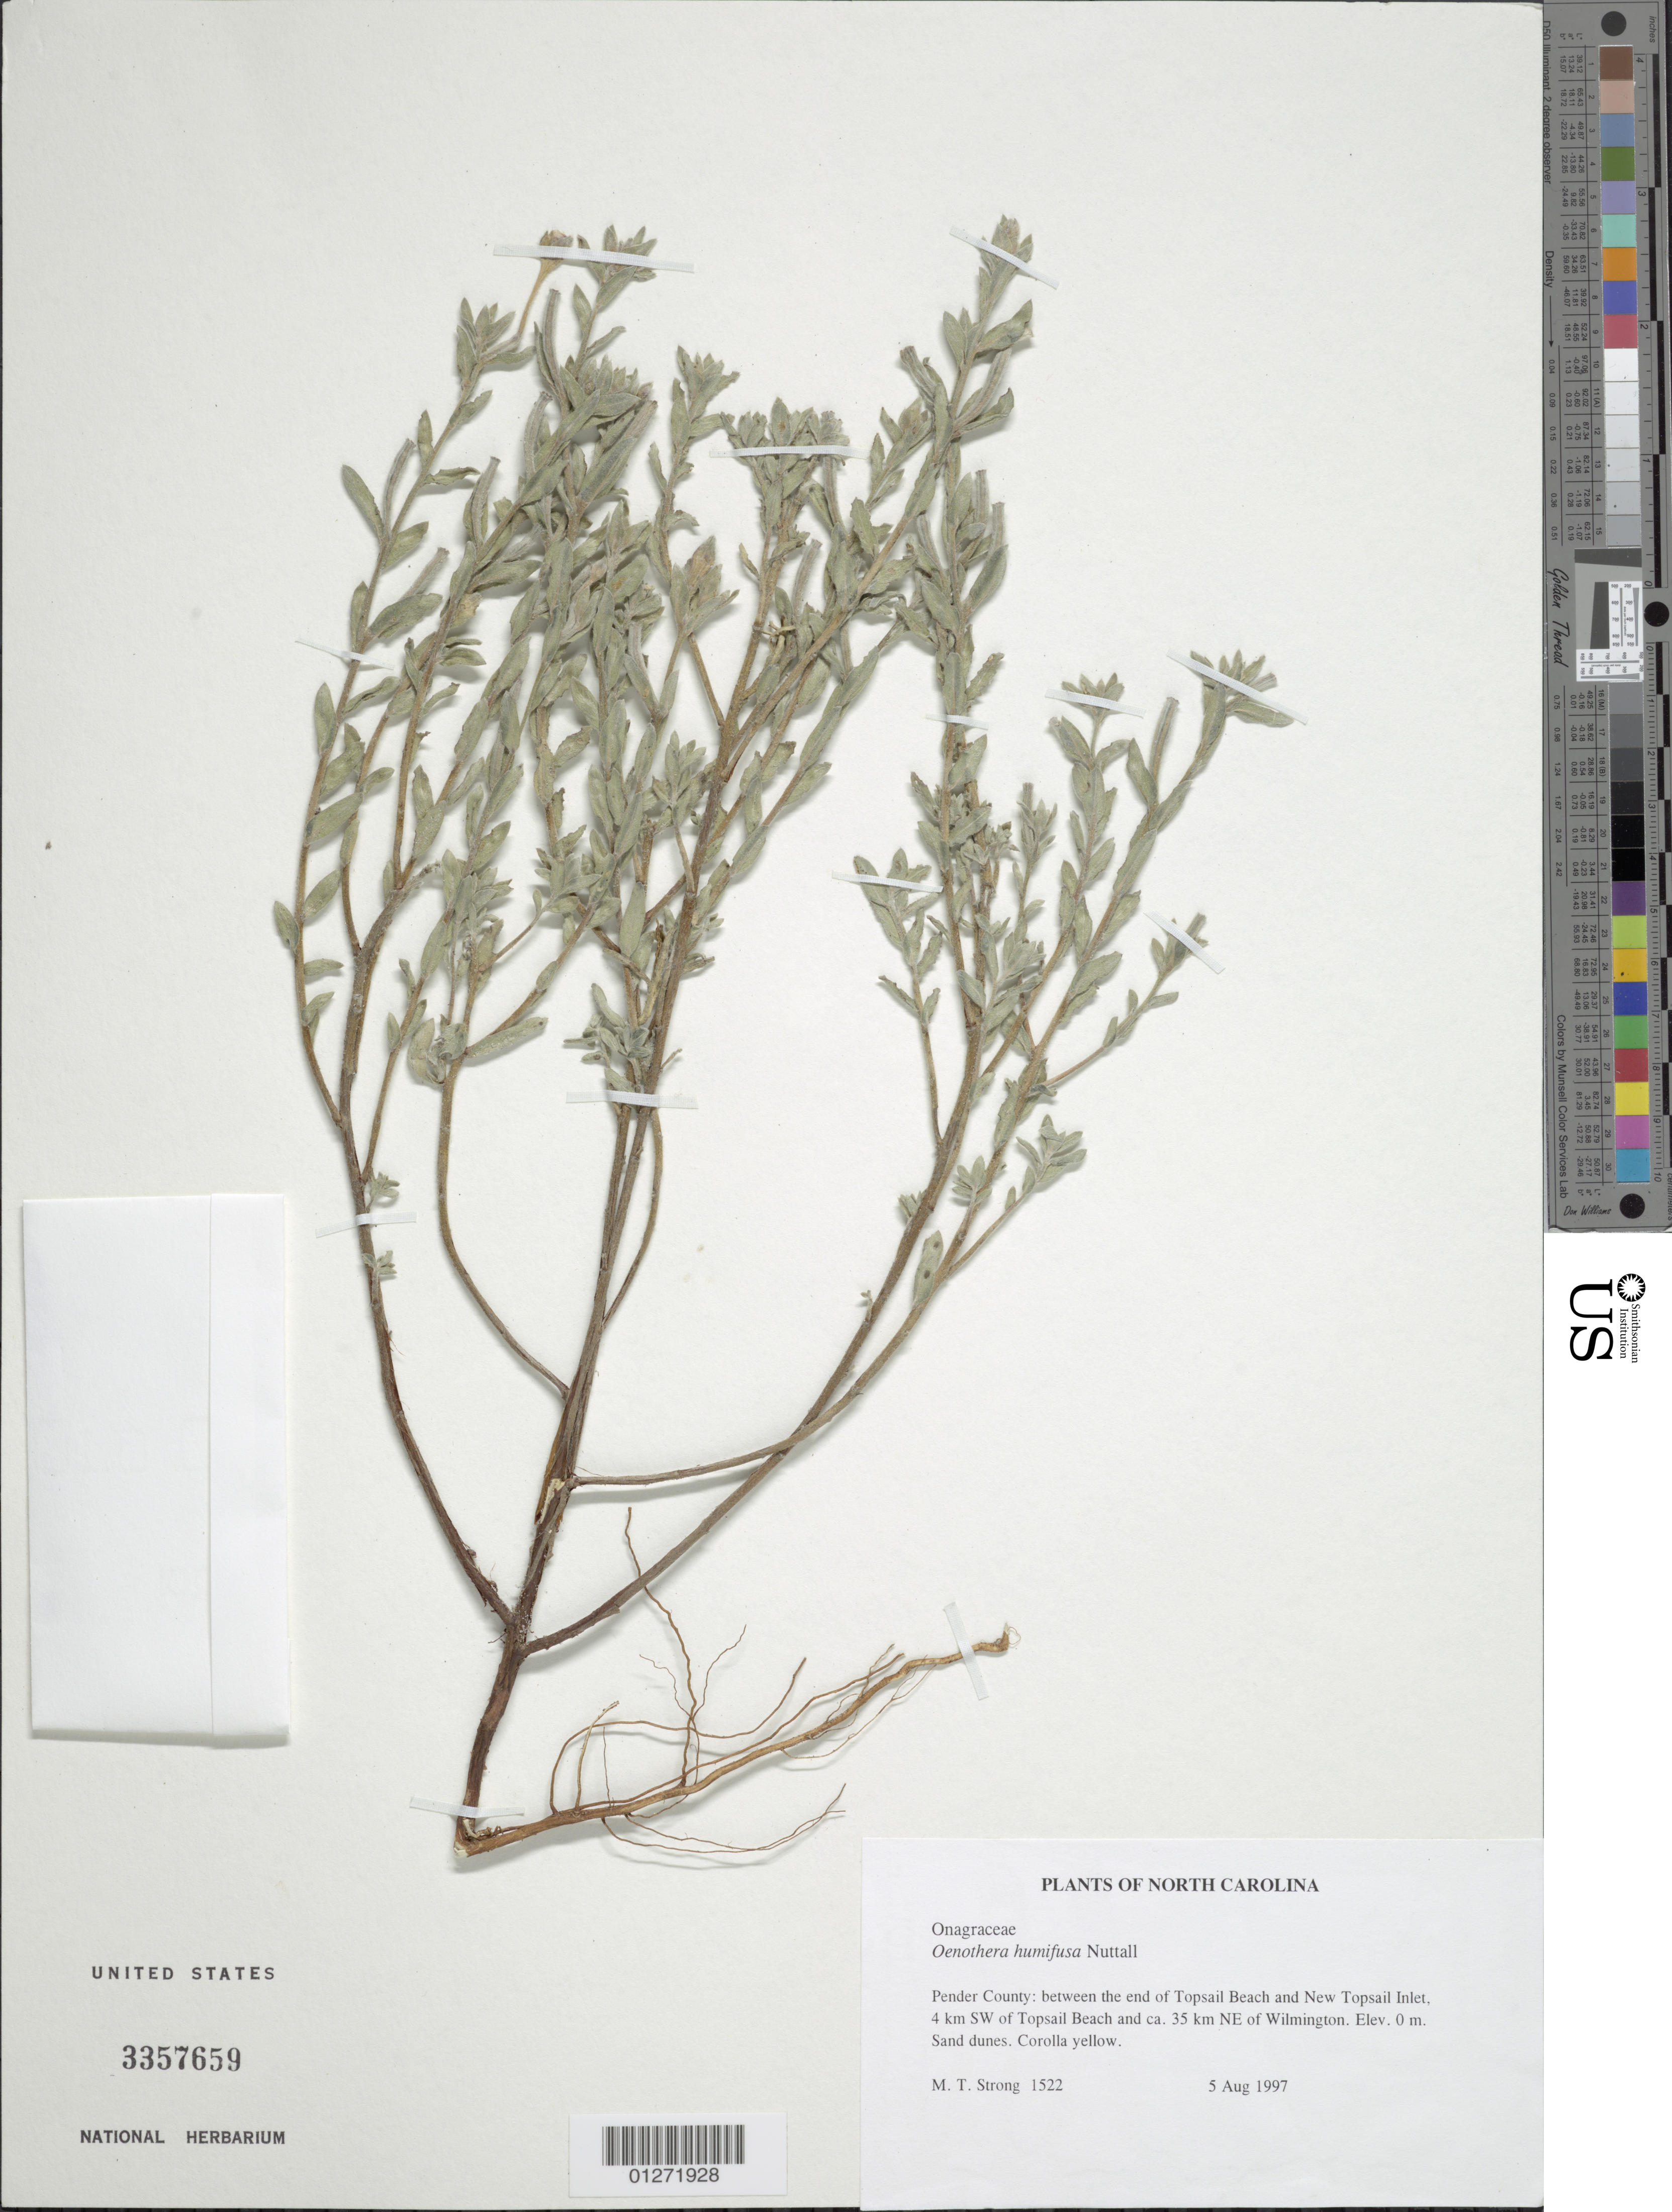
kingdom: Plantae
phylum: Tracheophyta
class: Magnoliopsida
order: Myrtales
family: Onagraceae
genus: Oenothera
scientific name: Oenothera humifusa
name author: Nutt.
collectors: M. T. Strong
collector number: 1522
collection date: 1997-08-05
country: United States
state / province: North Carolina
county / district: Pender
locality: Between the end of Topsail Beach and New Topsail Inlet. 4 km SW of Topsail Beach and ca. 35 km NE of Wilmington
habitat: Sand dunes.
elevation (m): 0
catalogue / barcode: US 3357659